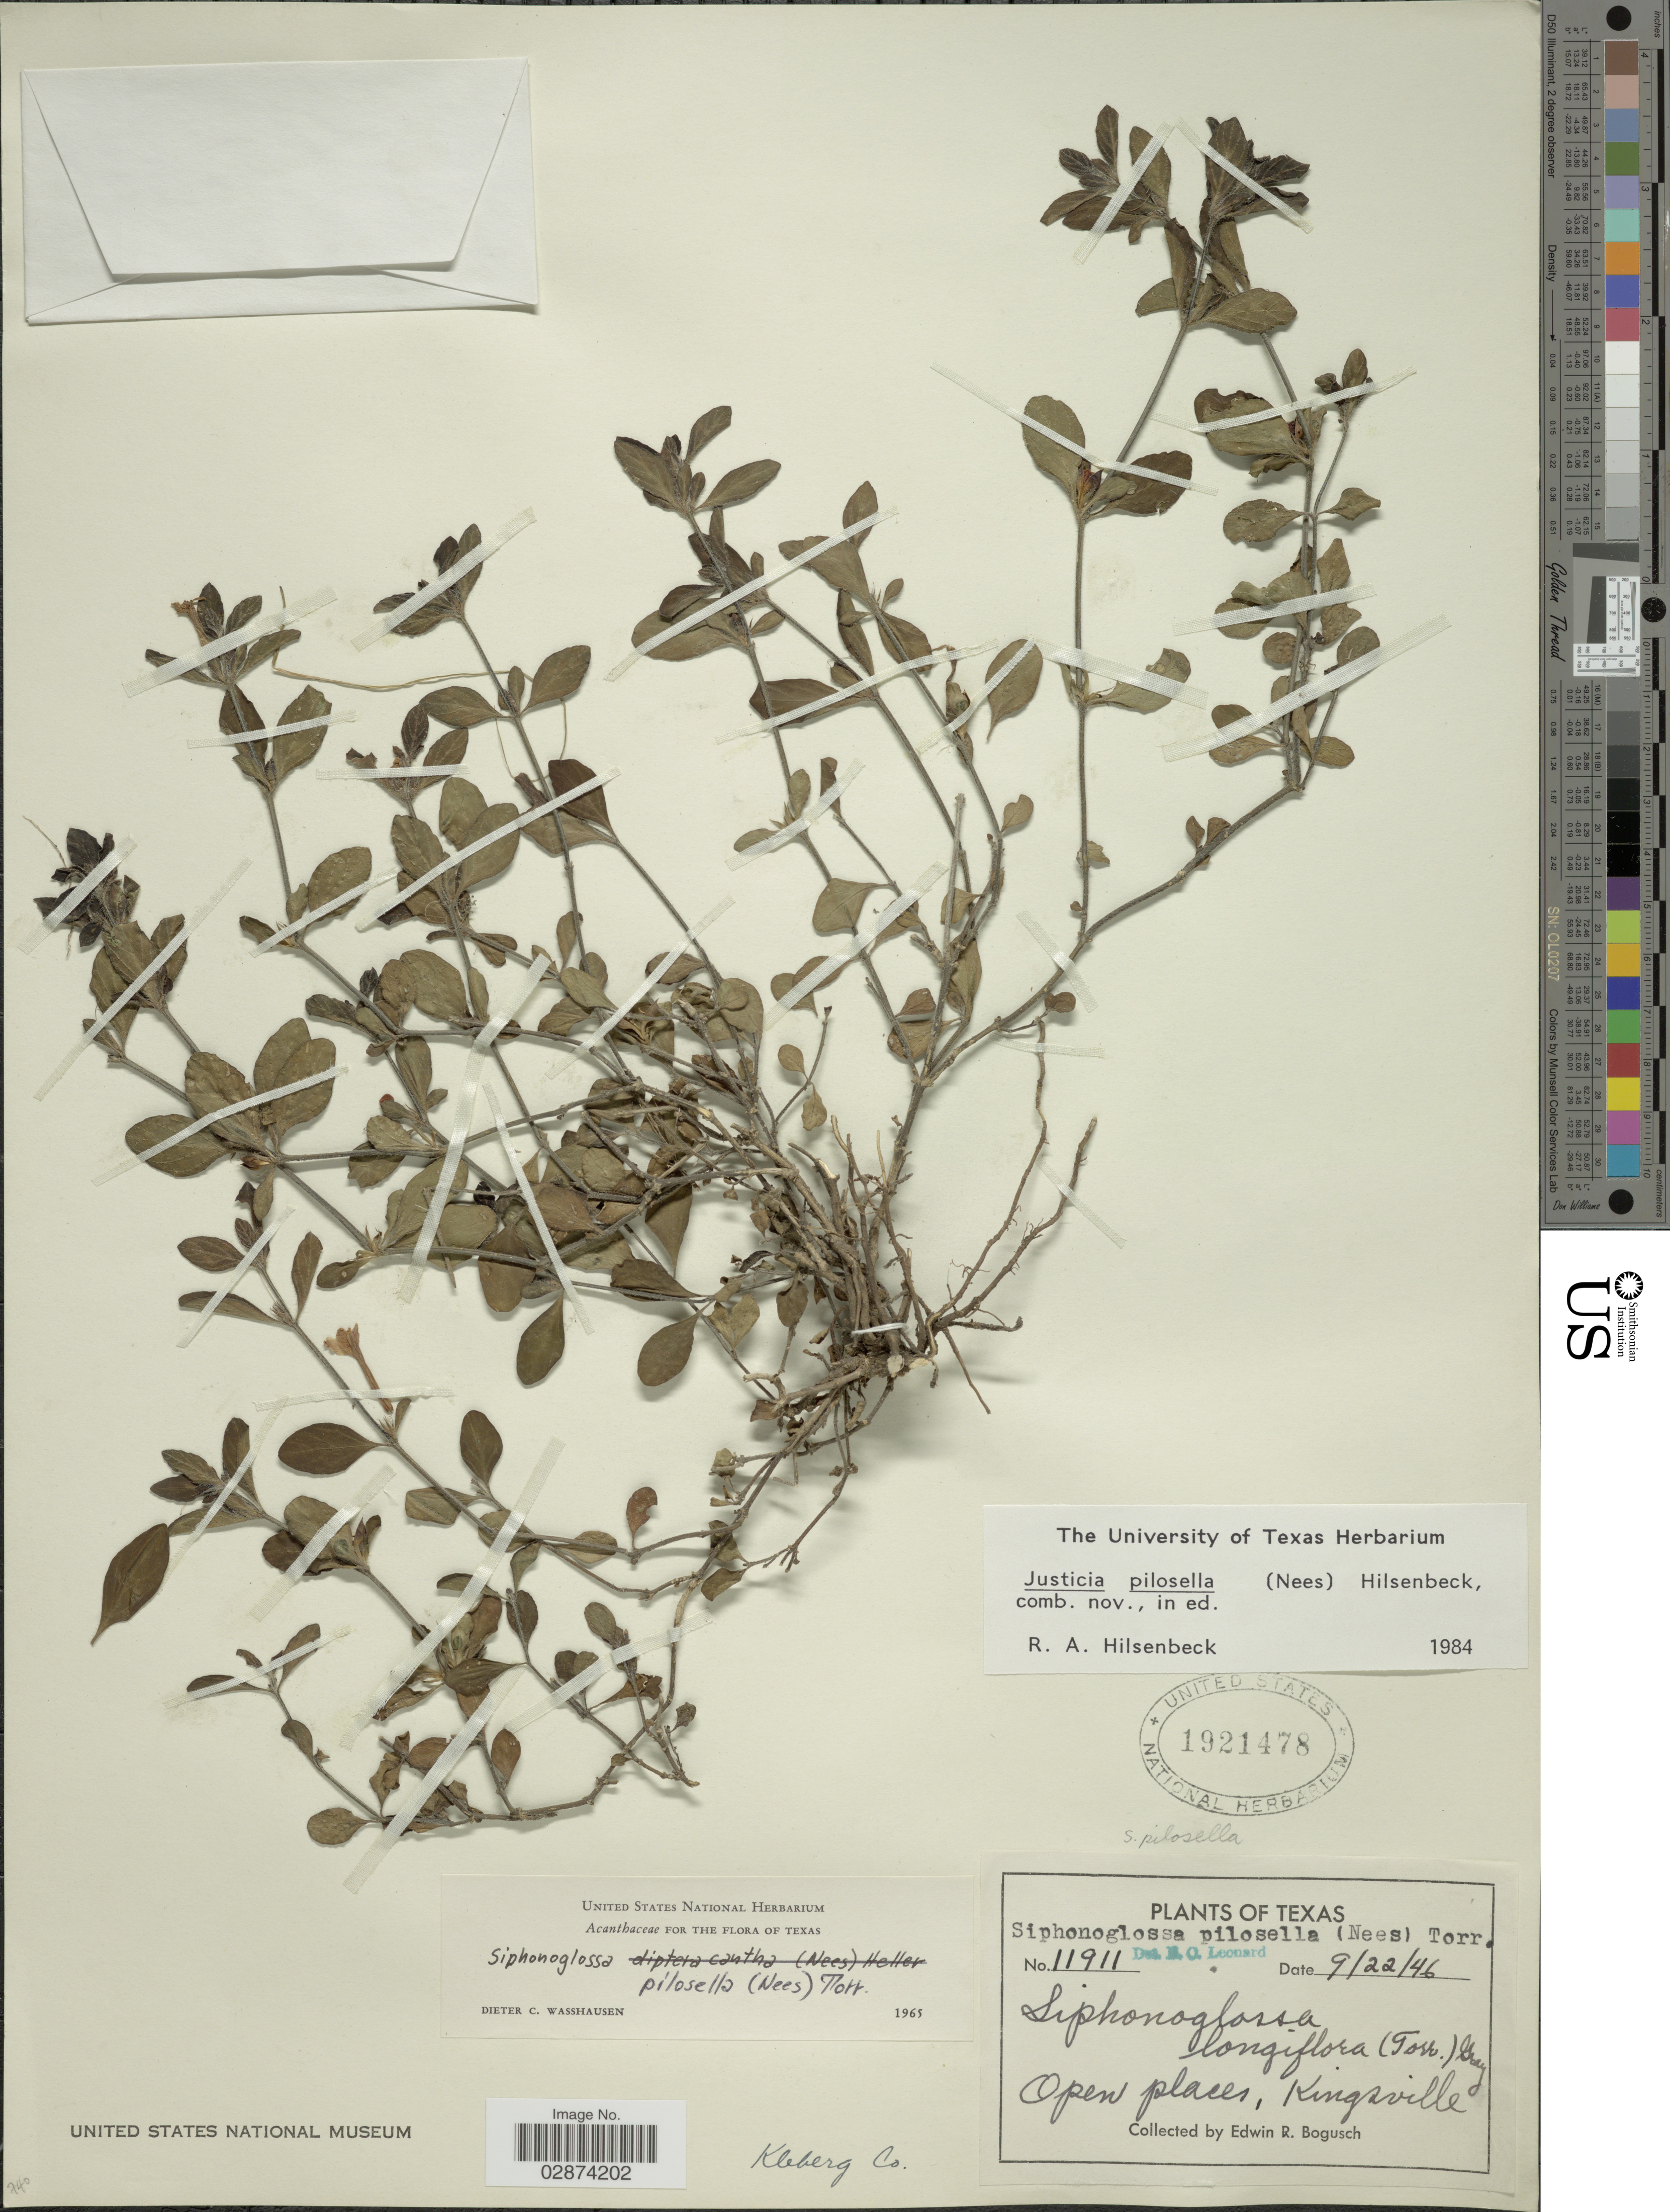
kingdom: Plantae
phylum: Tracheophyta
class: Magnoliopsida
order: Lamiales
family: Acanthaceae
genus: Justicia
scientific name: Justicia pilosella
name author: (Nees) Hilsenb.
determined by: Fisher, Amanda, (LOB), California State University, Long Beach (UNITED STATES)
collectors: E. Bogusch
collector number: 11911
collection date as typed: Transcribed d/m/y: 22/9/46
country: United States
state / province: Texas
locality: Open places, Kingsville. Kleberg Co.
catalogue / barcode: US 1921478